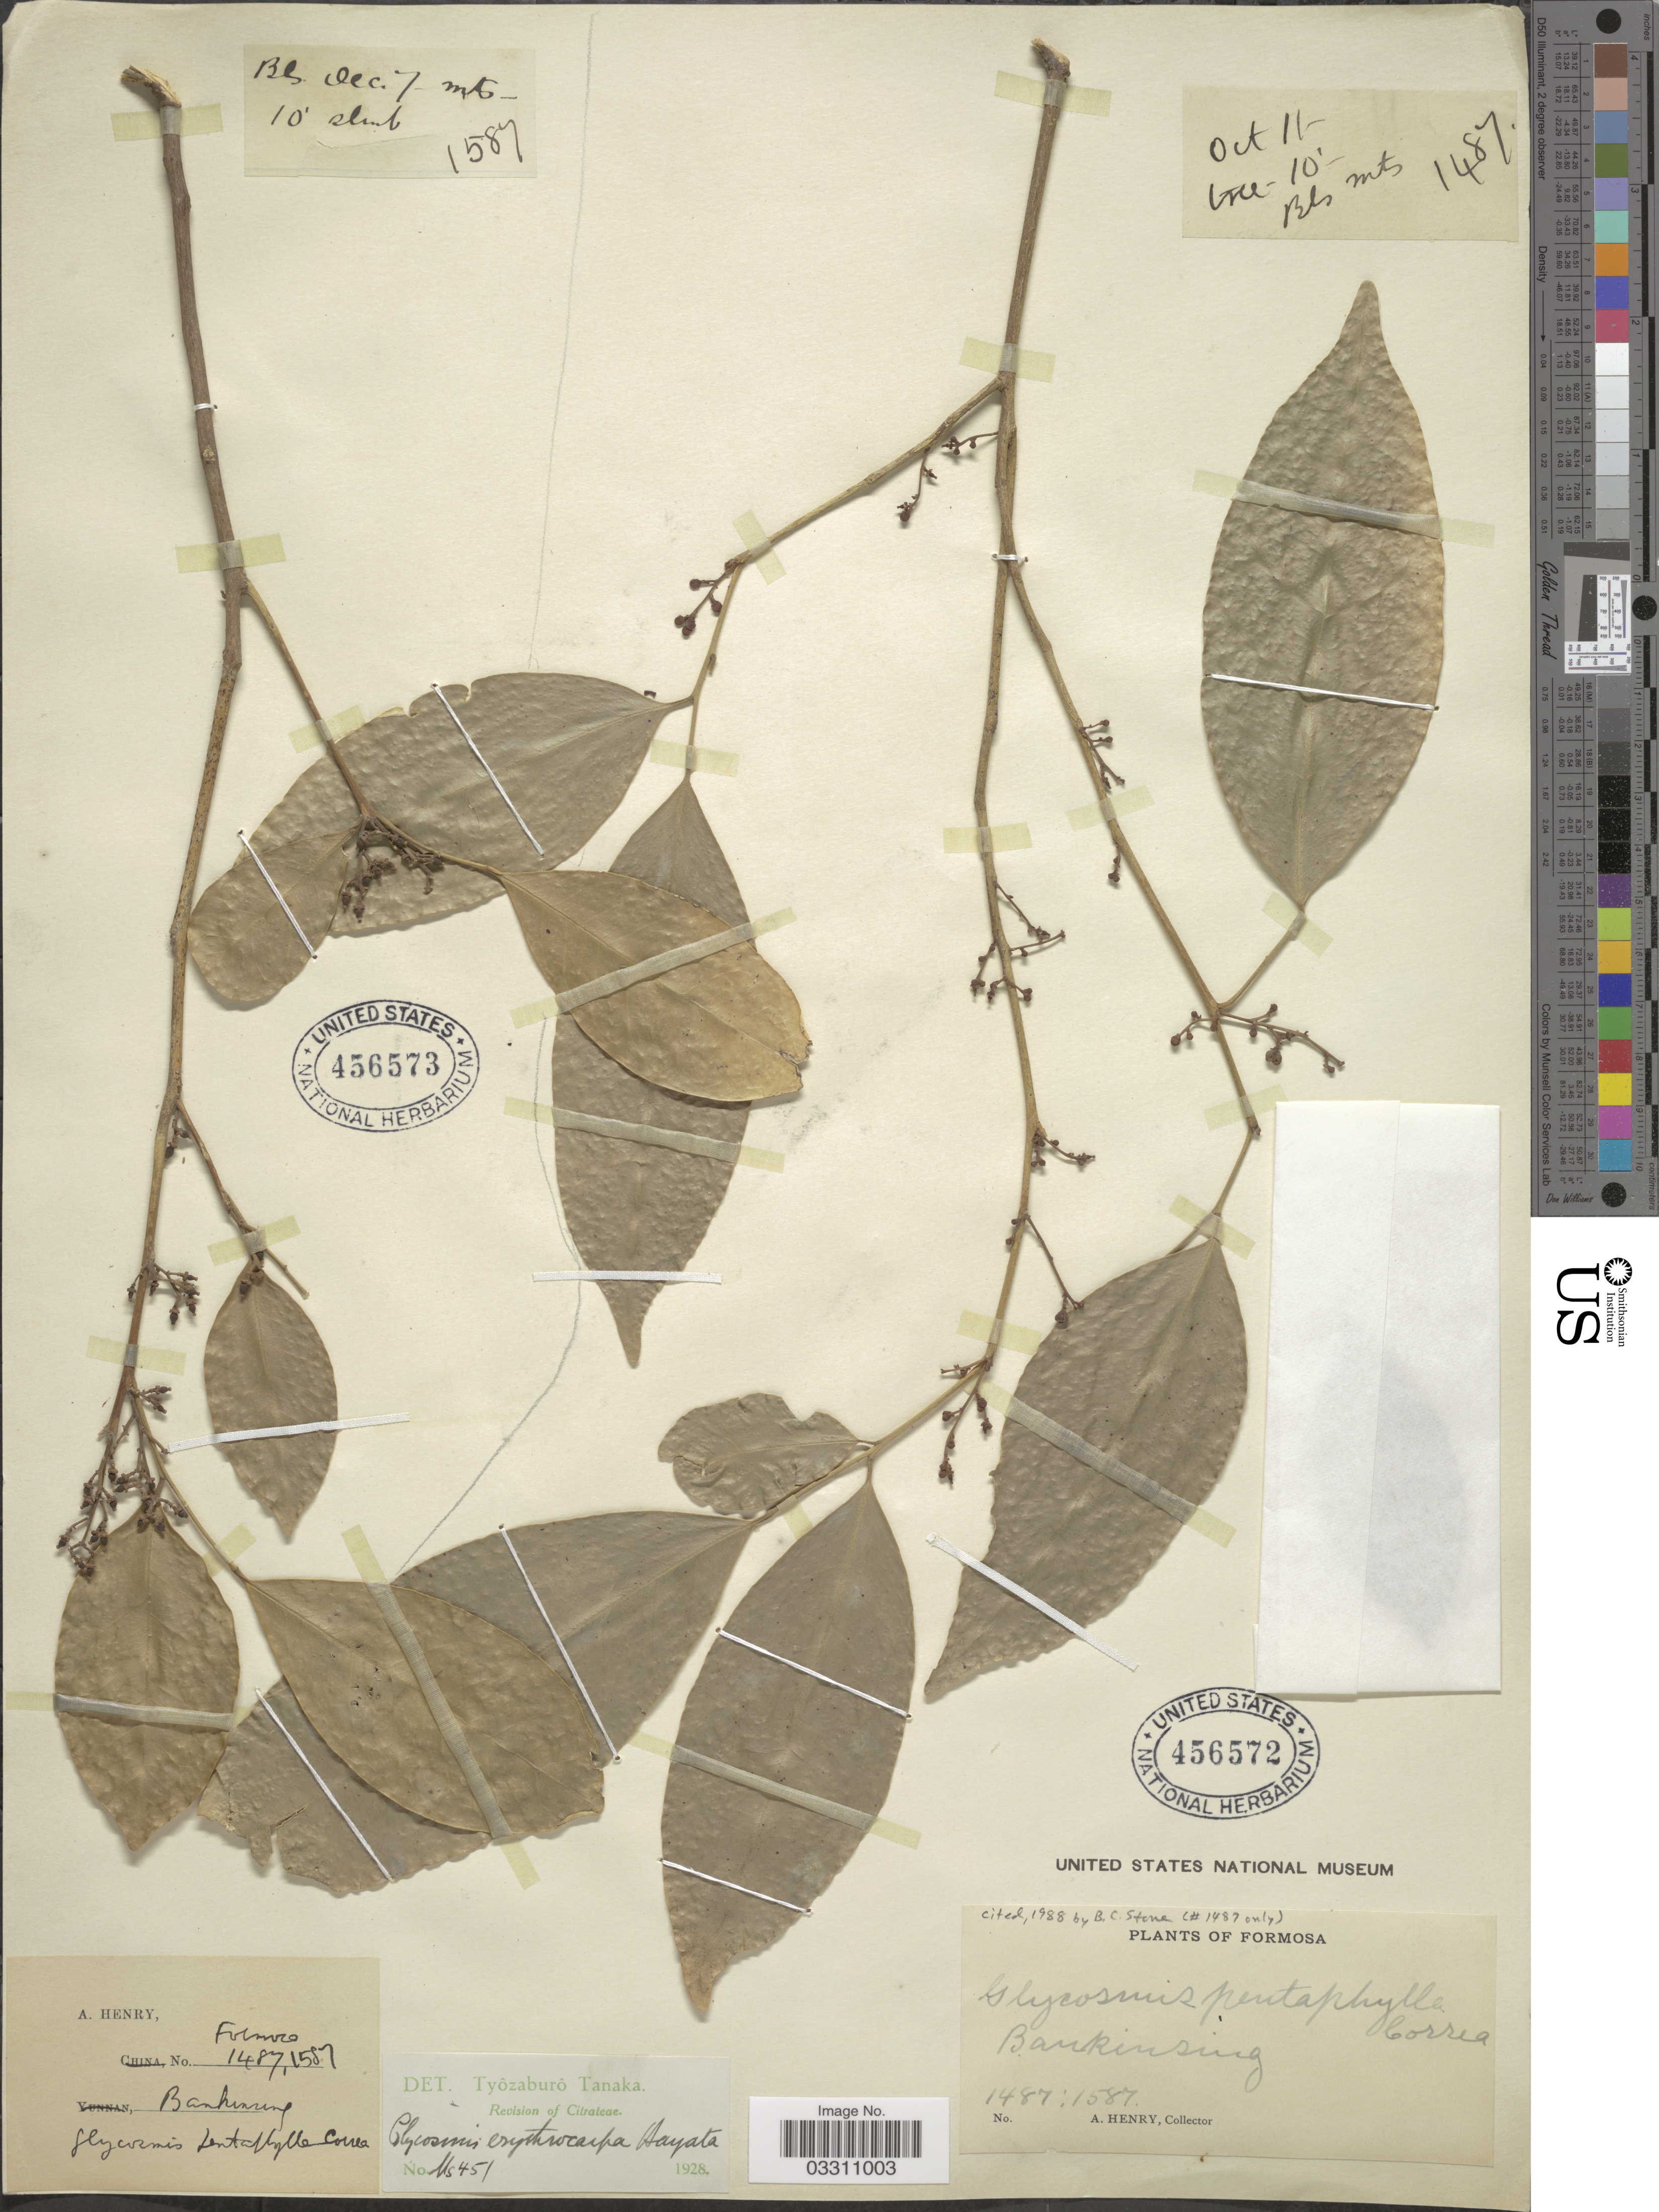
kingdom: Plantae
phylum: Tracheophyta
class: Magnoliopsida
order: Sapindales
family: Rutaceae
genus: Glycosmis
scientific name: Glycosmis erythrocarpa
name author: (Hayata) Hayata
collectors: A. Henry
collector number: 1587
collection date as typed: Transcribed d/m/y: /12/7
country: Taiwan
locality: Formosa, Bankinsing.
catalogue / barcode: US 456573